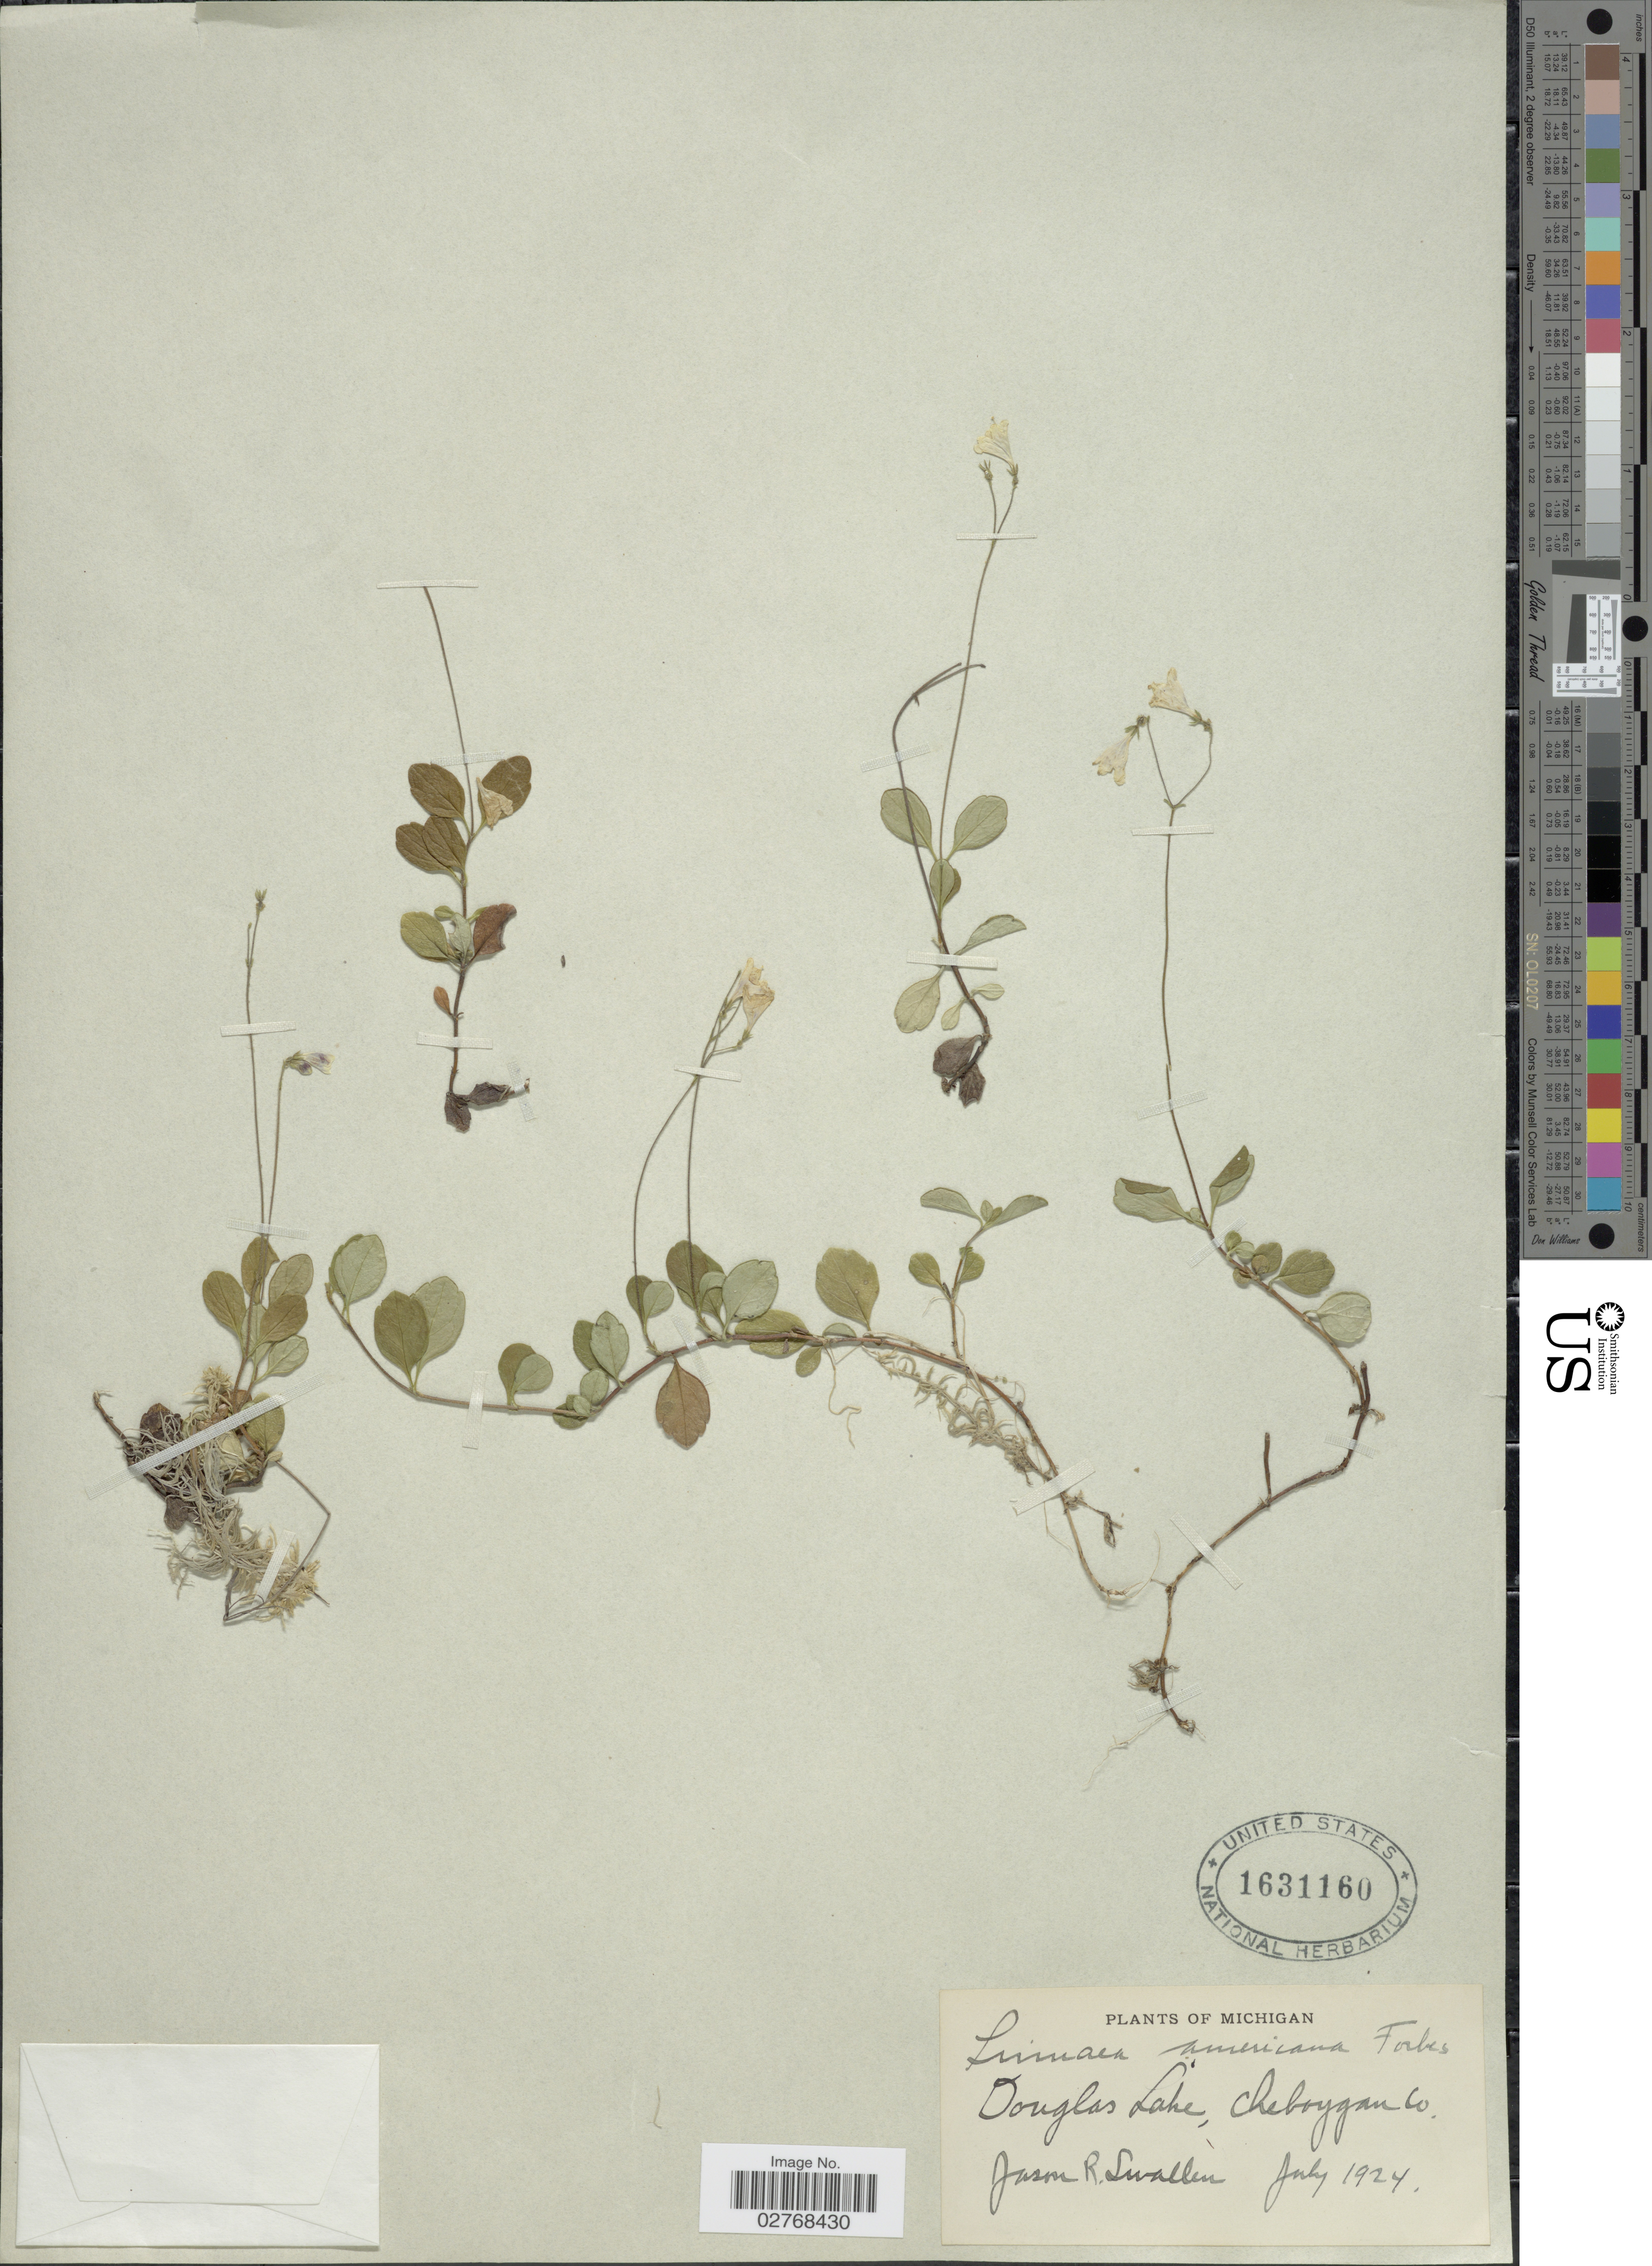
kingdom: Plantae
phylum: Tracheophyta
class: Magnoliopsida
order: Dipsacales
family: Caprifoliaceae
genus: Linnaea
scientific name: Linnaea borealis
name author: L.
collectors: J. R. Swallen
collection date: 1924-07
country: United States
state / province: Michigan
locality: Douglas Lake, Cheboygan Co.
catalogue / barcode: US 1631160